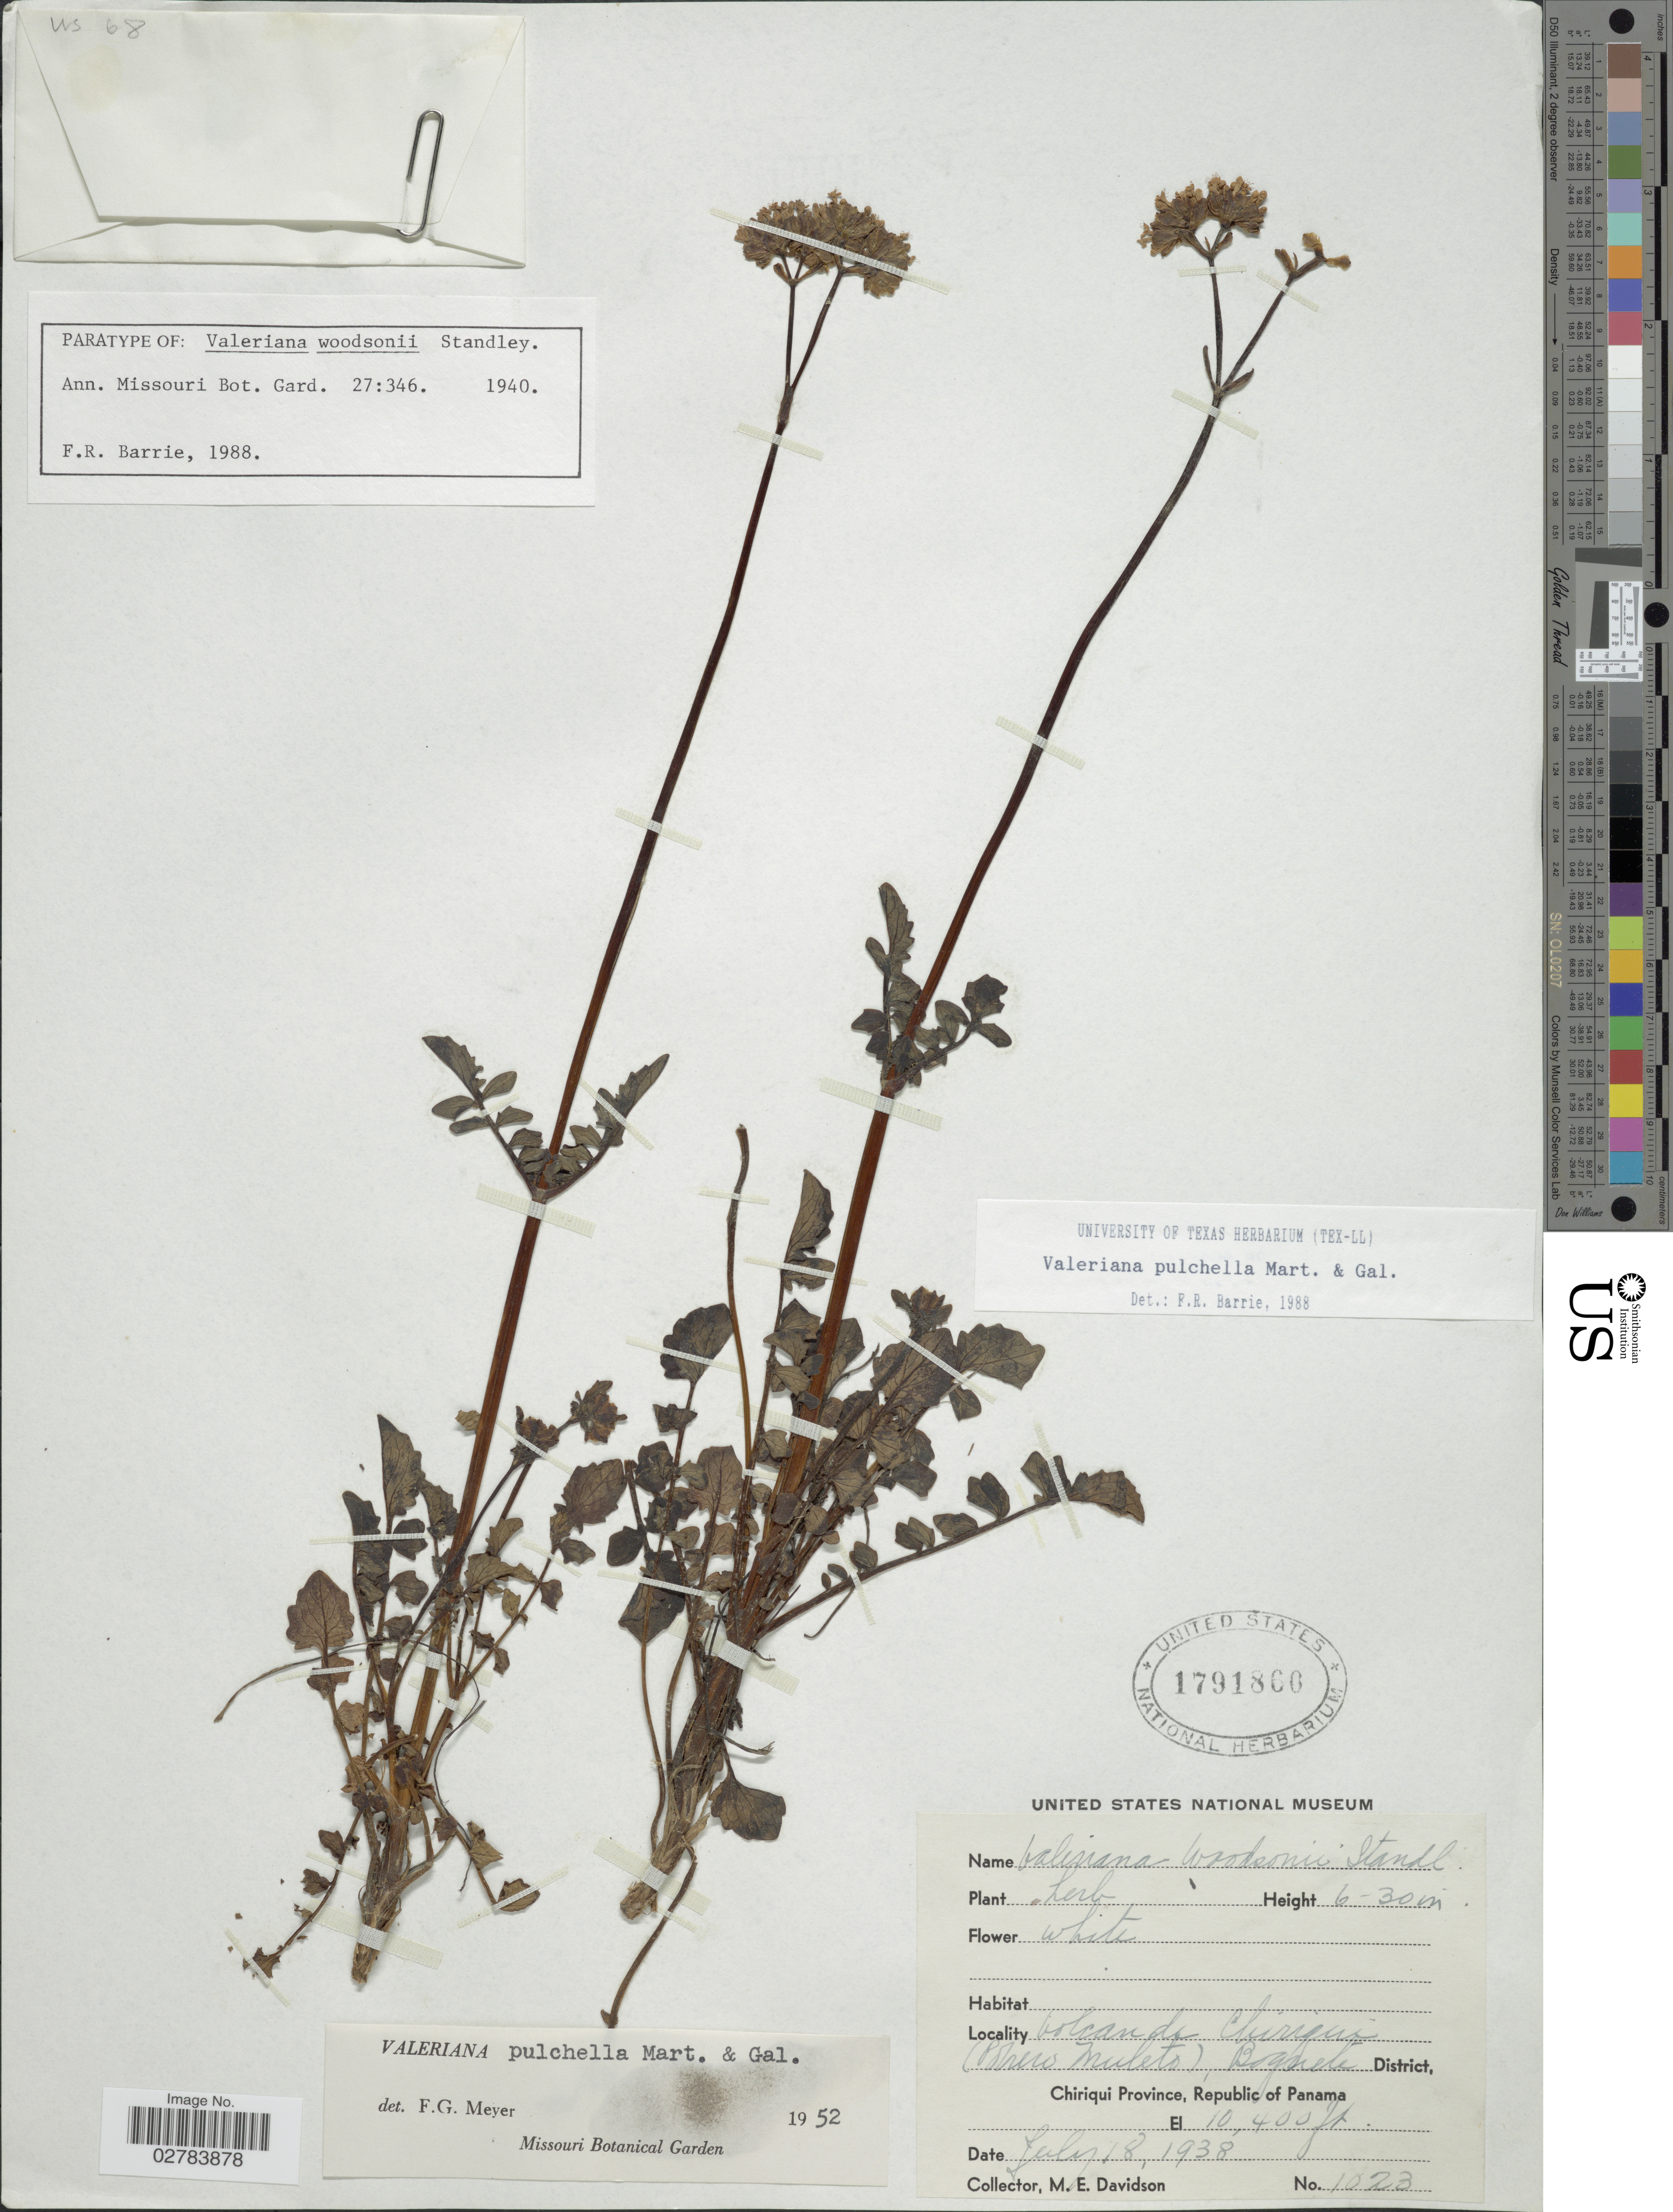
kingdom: Plantae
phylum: Tracheophyta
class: Magnoliopsida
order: Dipsacales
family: Caprifoliaceae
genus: Valeriana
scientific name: Valeriana pulchella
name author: M. Martens & Galeotti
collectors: M. E. Davidson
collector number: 1023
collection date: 1938-07-18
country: Panama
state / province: Chiriqui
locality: Republic of Panama, Volcan de Chiriqui (Potrero Muleto), Boquete District.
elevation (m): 3170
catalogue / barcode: US 1791860